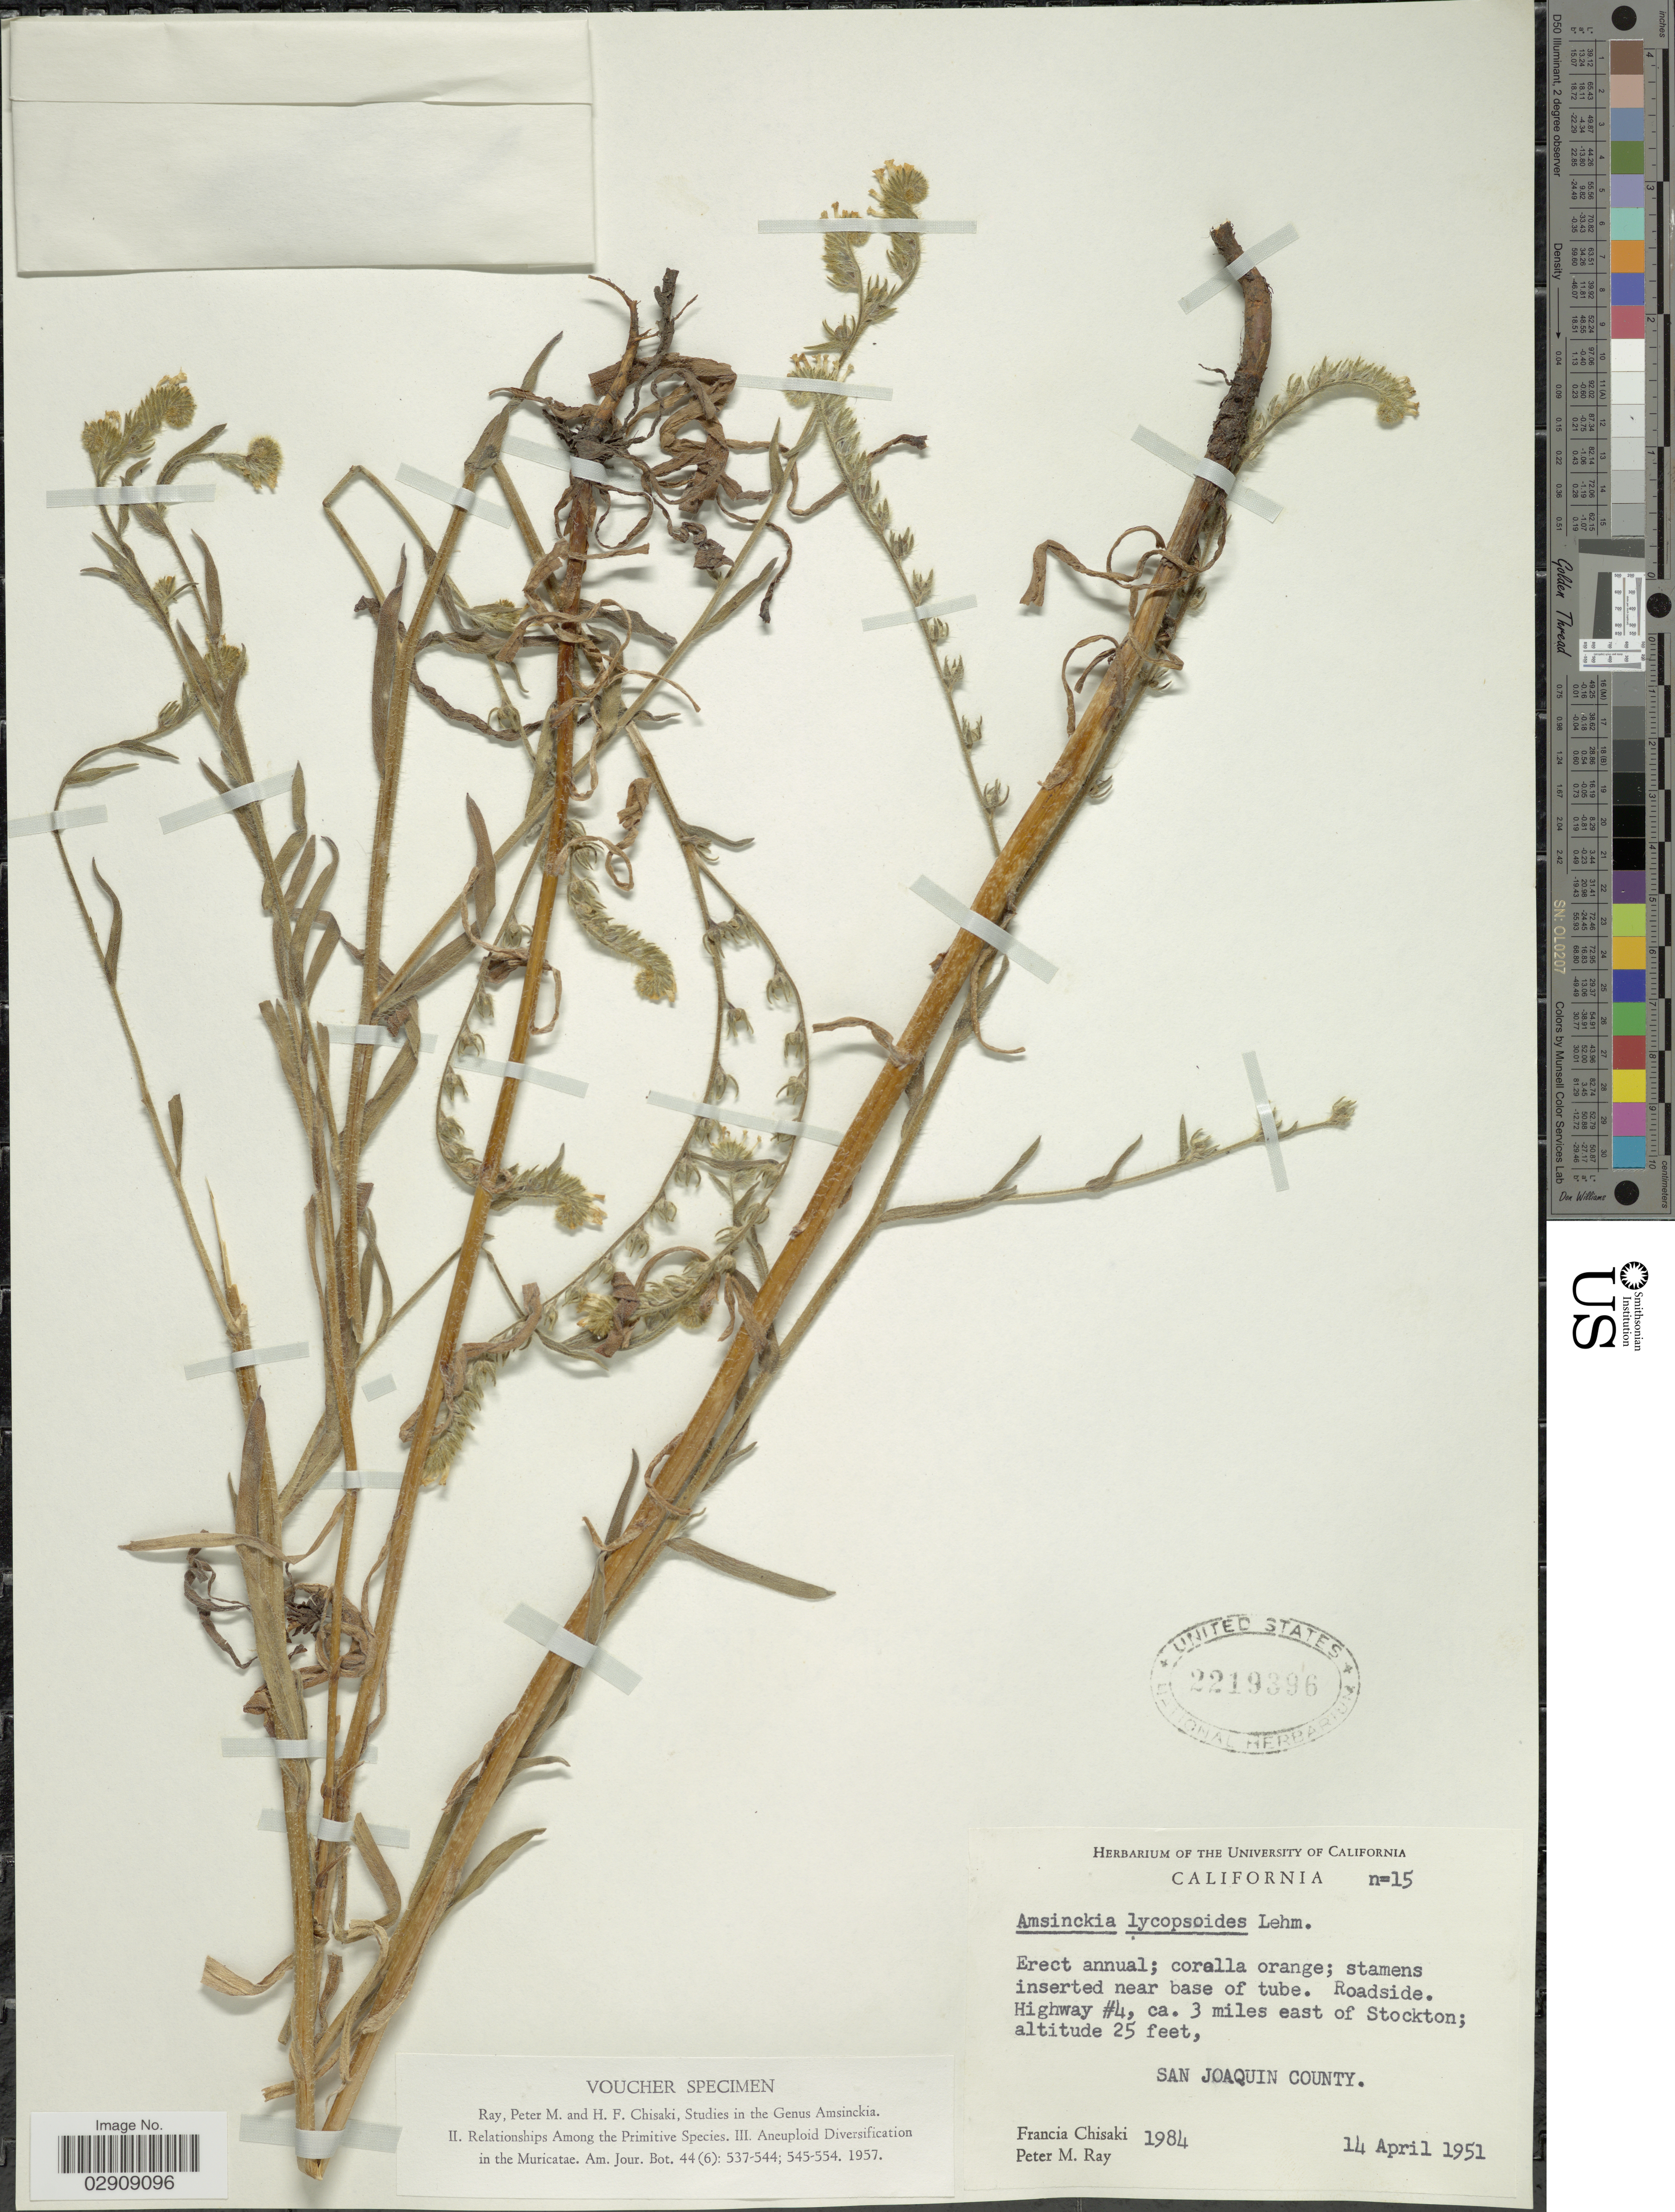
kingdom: Plantae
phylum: Tracheophyta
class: Magnoliopsida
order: Boraginales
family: Boraginaceae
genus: Amsinckia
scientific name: Amsinckia lycopsoides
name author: Lehm.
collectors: F. Chisaki & P. Ray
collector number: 1984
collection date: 1951-04-14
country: United States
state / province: California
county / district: San Joaquin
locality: Roadside. Highway #4, ca. 3 miles east of Stockton. San Joaquin County.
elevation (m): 8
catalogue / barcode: US 2219396